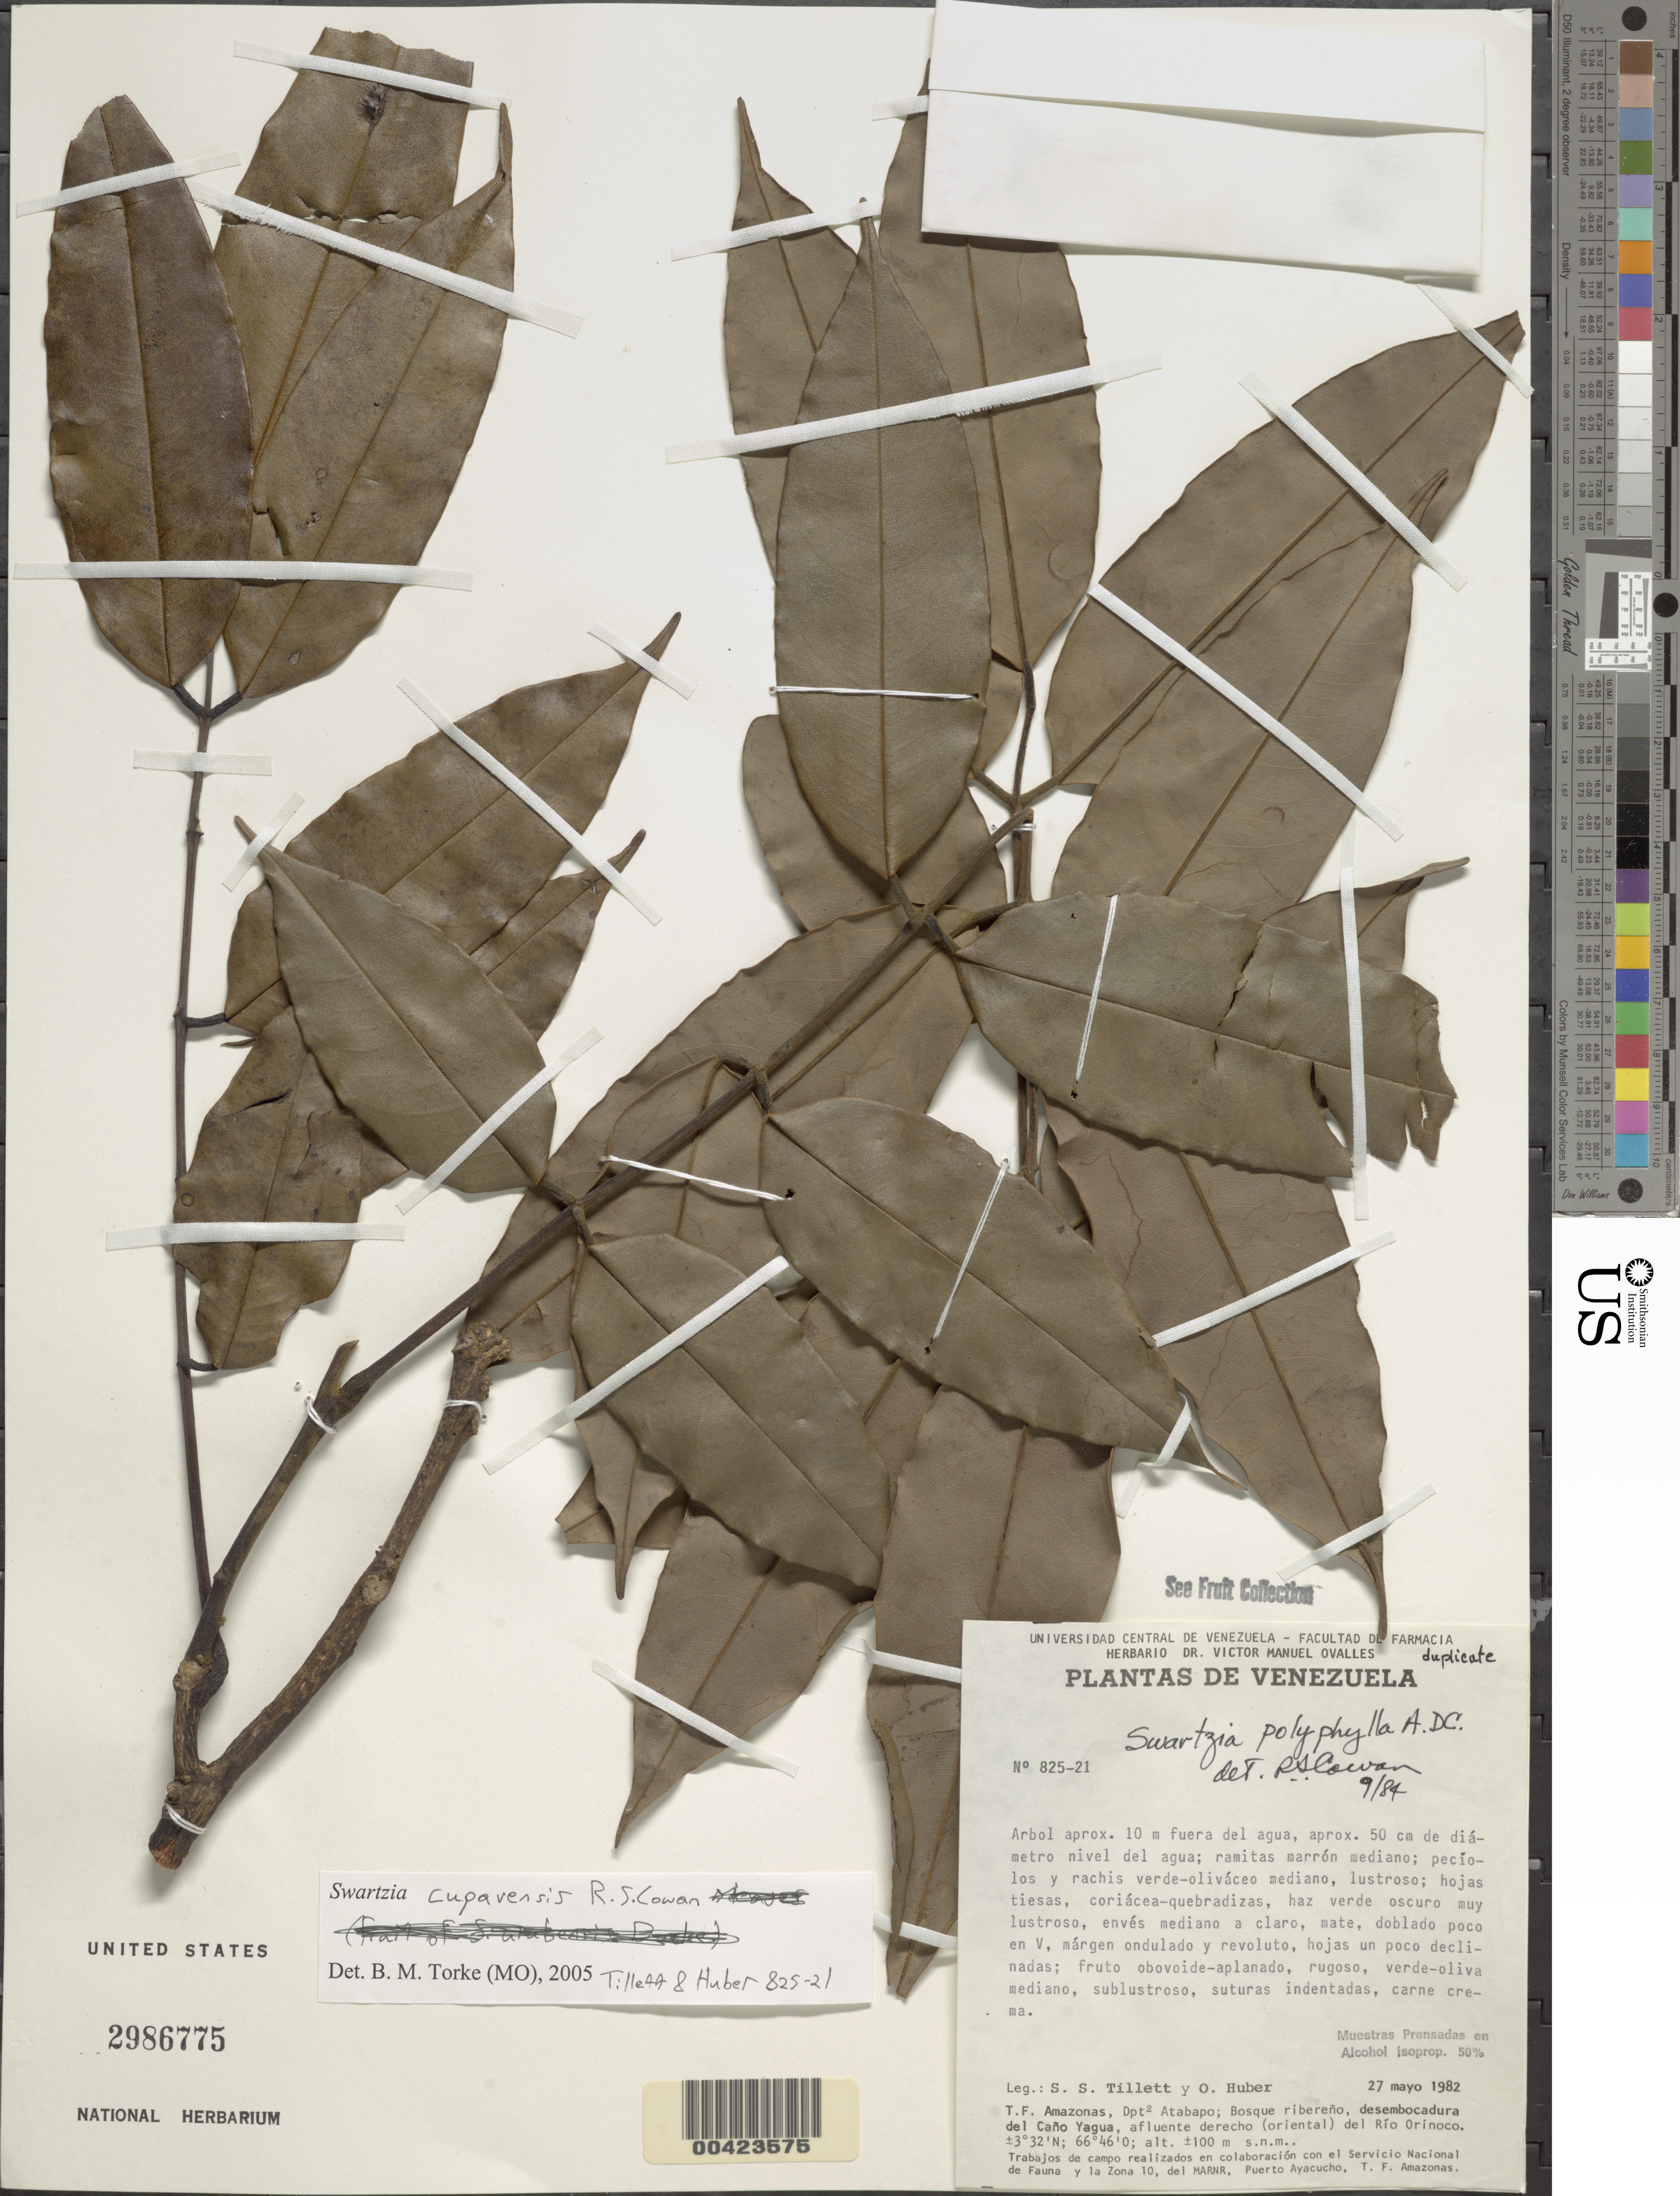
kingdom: Plantae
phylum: Tracheophyta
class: Magnoliopsida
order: Fabales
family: Fabaceae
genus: Swartzia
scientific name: Swartzia cupavenensis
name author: R.S. Cowan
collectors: S. S. Tillett & O. Huber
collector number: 825-21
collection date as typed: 27 May 1982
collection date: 1982-05-27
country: Venezuela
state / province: Amazonas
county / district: Atabapo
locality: Cano Yagua; affluente derecho del Rio Orinoco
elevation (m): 100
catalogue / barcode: US 2986775